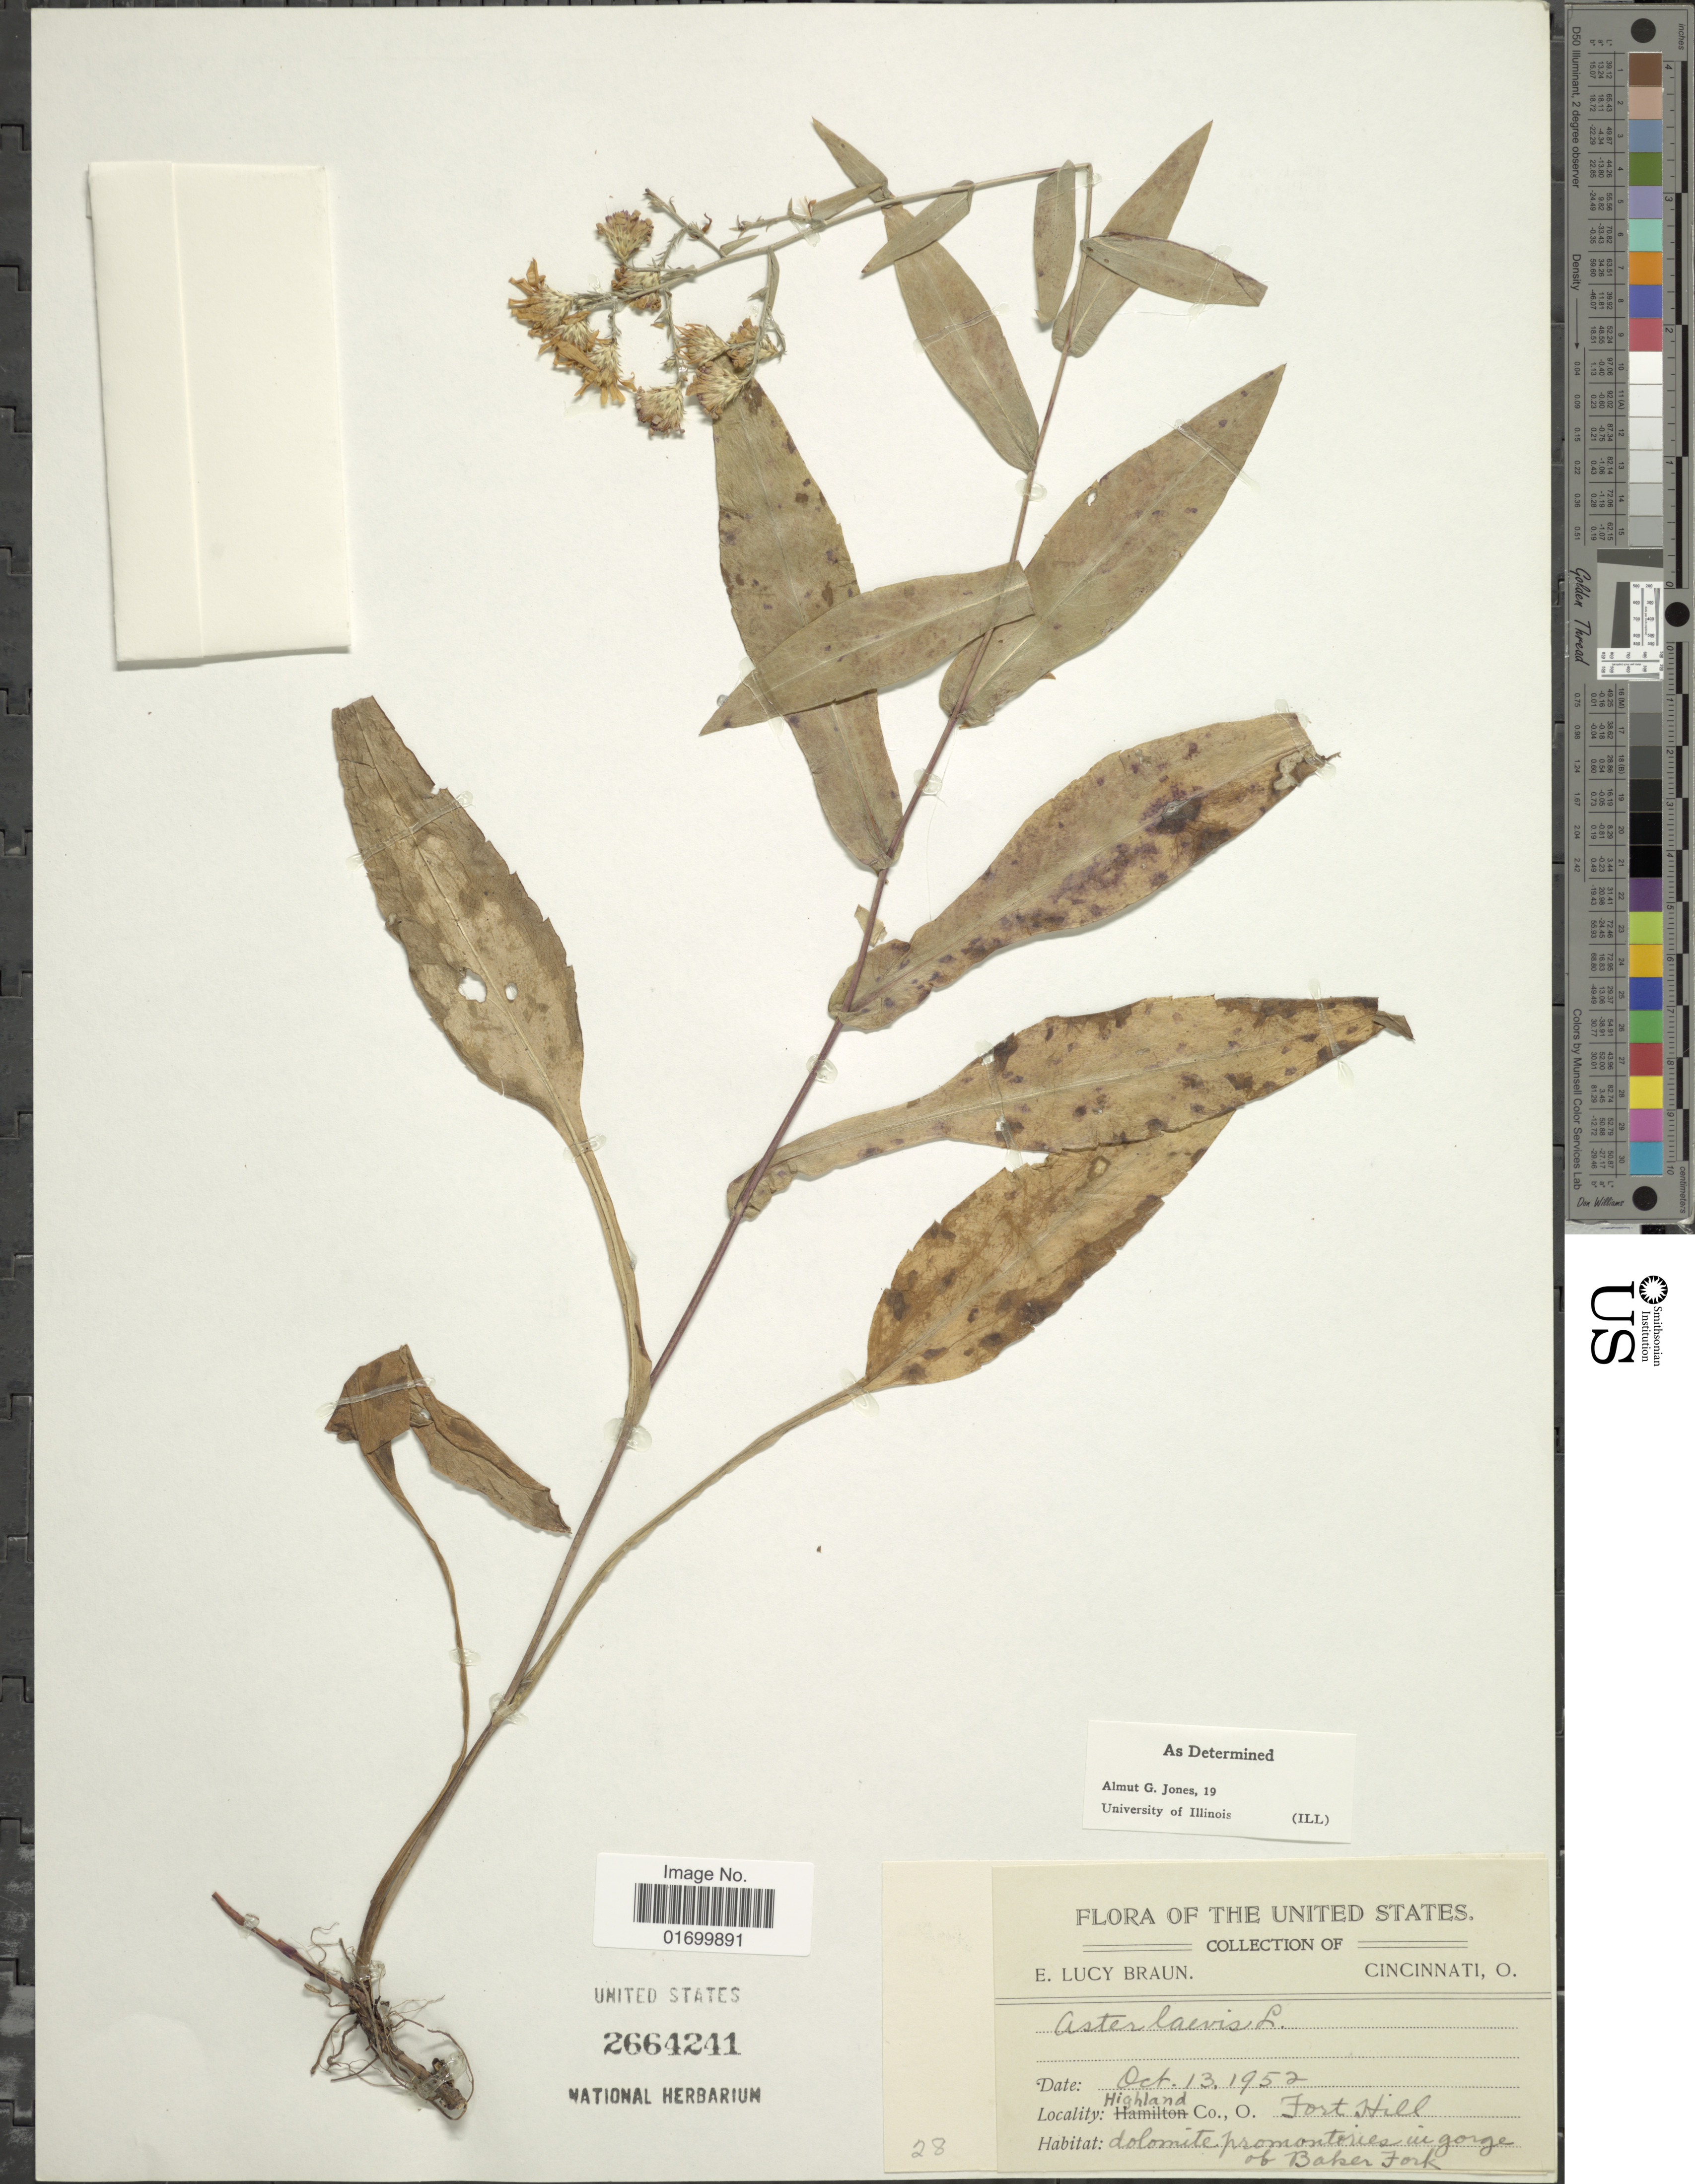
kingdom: Plantae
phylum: Tracheophyta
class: Magnoliopsida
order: Asterales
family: Asteraceae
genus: Symphyotrichum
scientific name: Symphyotrichum laeve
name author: (L.) Á. Löve & D. Löve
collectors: E. L. Braun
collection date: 1952-10-13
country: United States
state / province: Ohio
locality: Cincinnati, O. Highland Co., O. Forst Hill.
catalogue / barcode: US 2664241